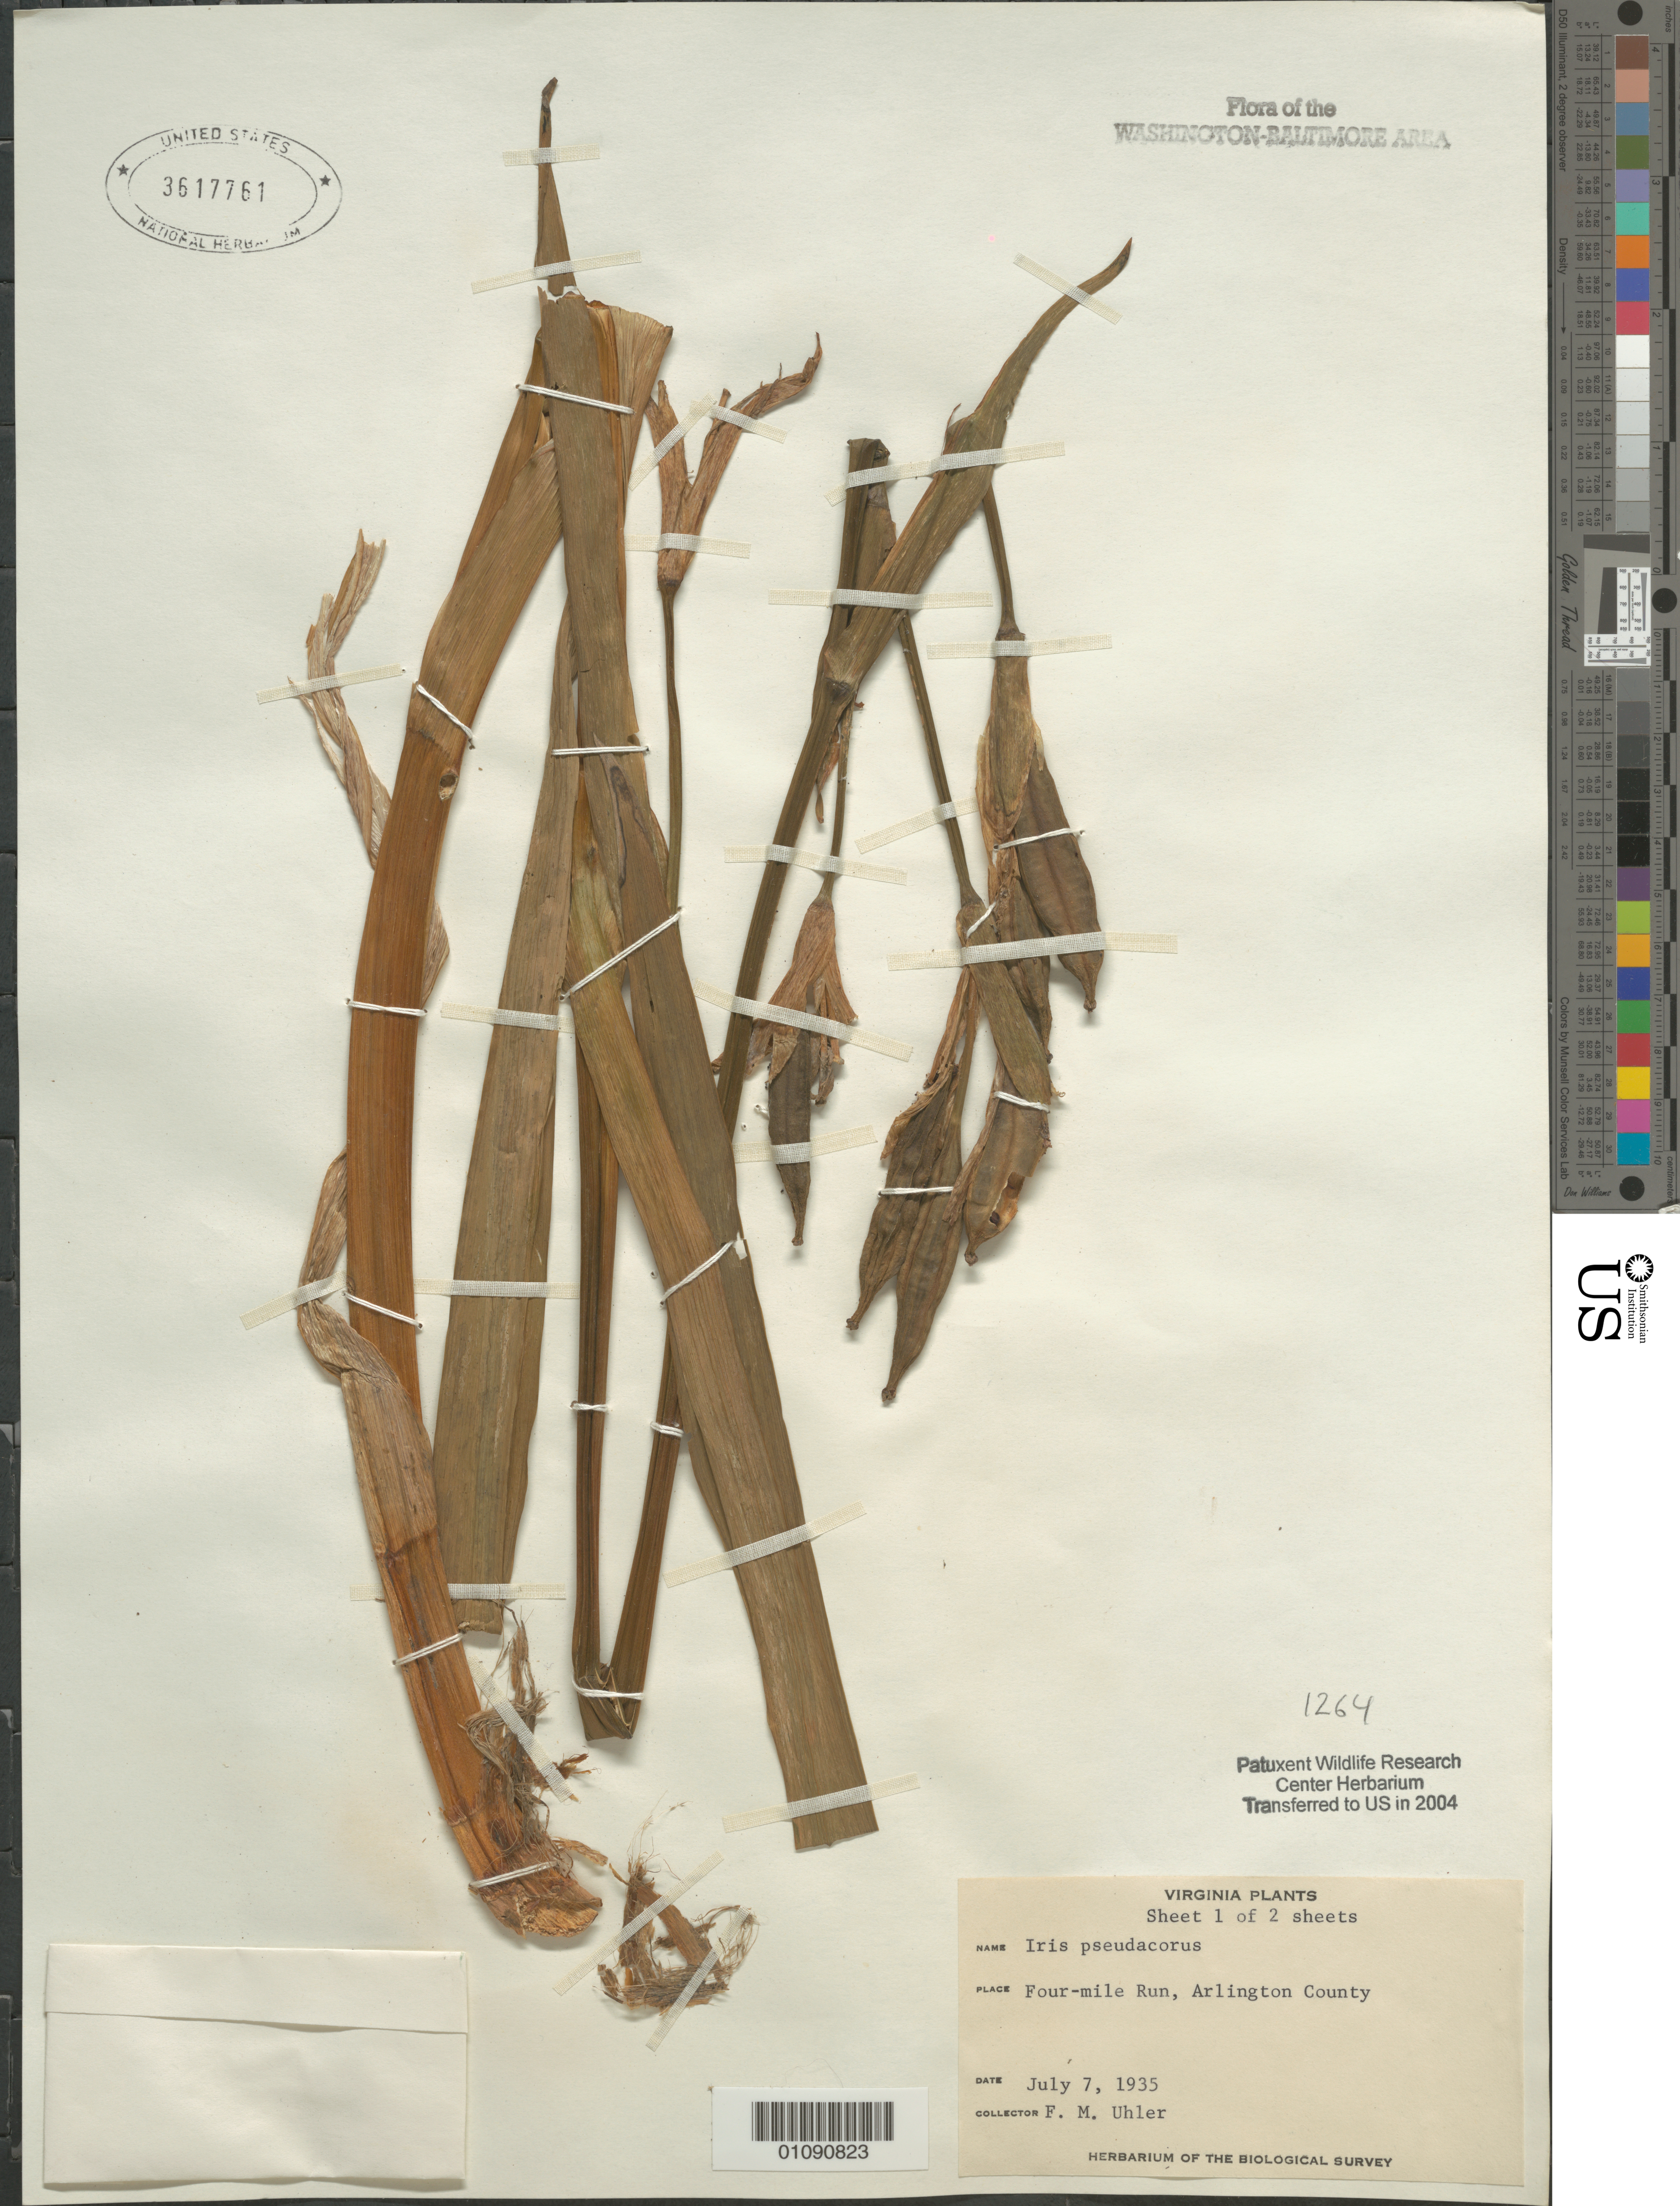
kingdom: Plantae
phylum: Tracheophyta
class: Liliopsida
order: Asparagales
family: Iridaceae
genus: Iris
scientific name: Iris pseudacorus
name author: L.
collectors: F. M. Uhler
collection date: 1935-07-07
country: United States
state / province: Virginia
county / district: Arlington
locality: Four Mile Run.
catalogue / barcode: US 3617761